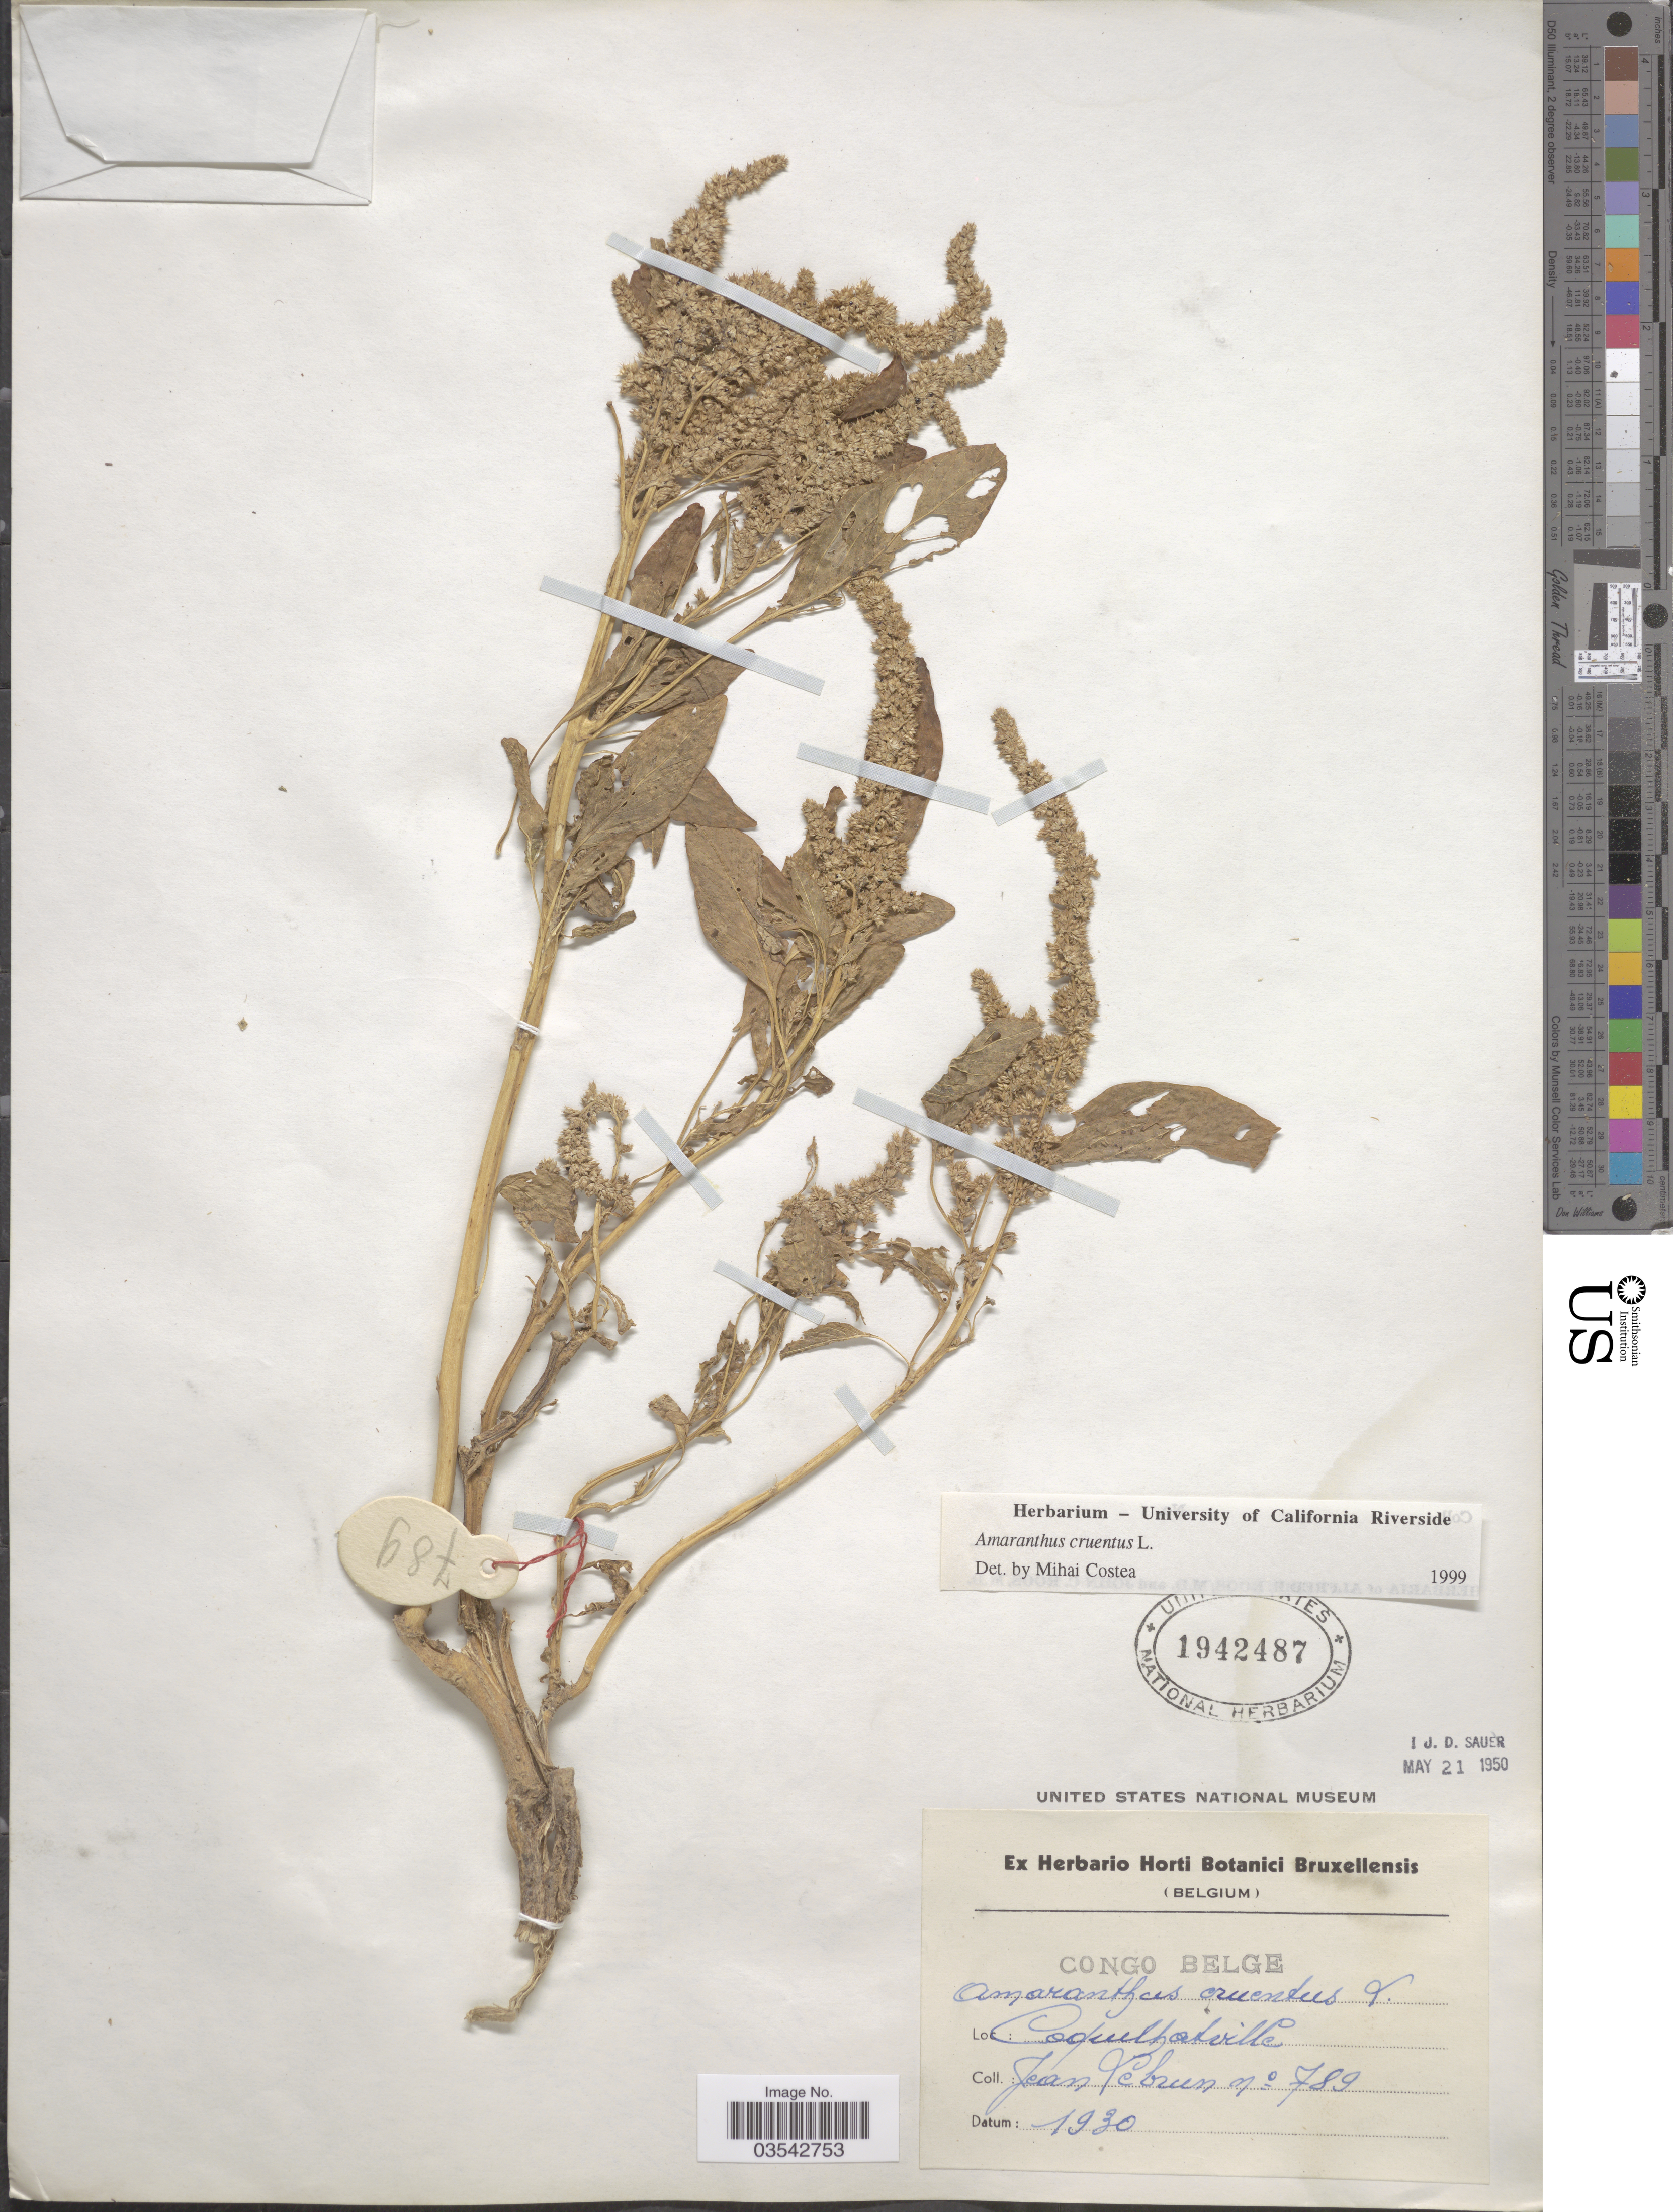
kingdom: Plantae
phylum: Tracheophyta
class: Magnoliopsida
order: Caryophyllales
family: Amaranthaceae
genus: Amaranthus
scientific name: Amaranthus cruentus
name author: L.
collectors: J. A. Lebrun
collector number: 789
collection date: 1930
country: Congo, Democratic Republic of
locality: Congo Belge. Coquilhatville.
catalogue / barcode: US 1942487